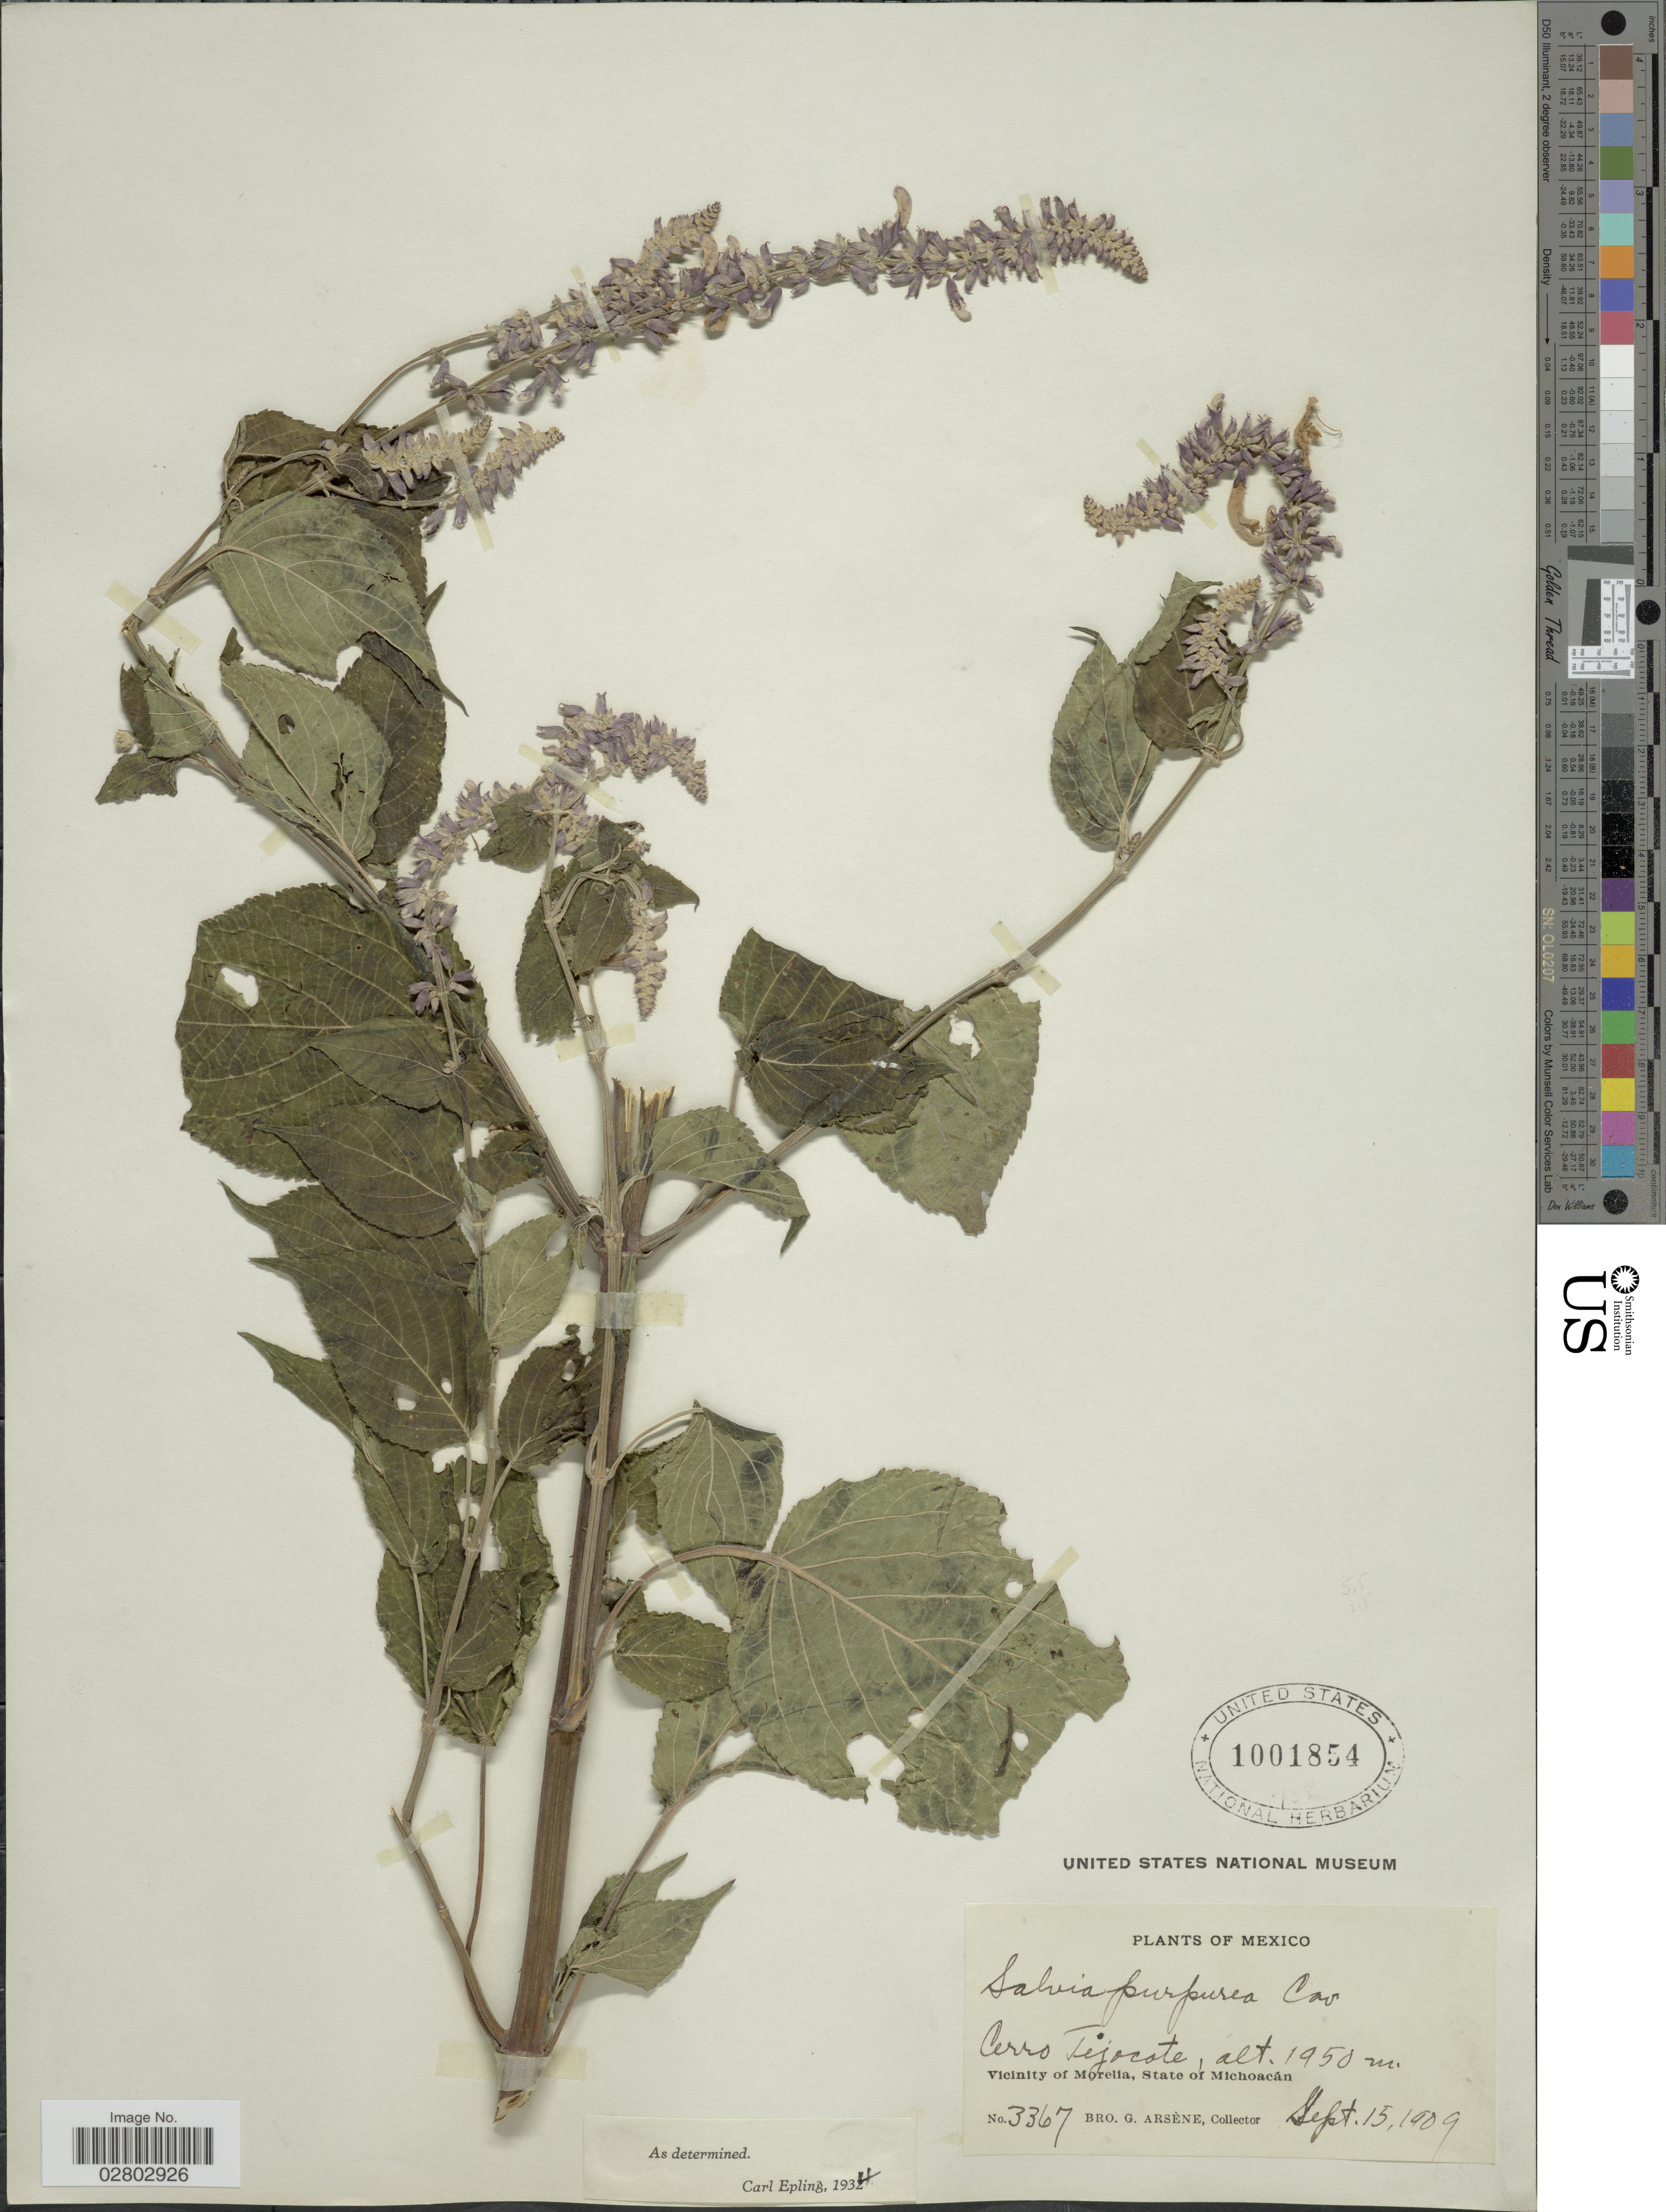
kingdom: Plantae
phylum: Tracheophyta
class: Magnoliopsida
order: Lamiales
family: Lamiaceae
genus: Salvia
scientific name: Salvia purpurea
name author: Cav.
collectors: Bro. G. Arsène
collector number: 3367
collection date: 1909-09-15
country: Mexico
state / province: Michoacán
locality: Cerro Tejocote, Vicinity of Morelia, State of Michoacan.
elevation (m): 1950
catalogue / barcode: US 1001854